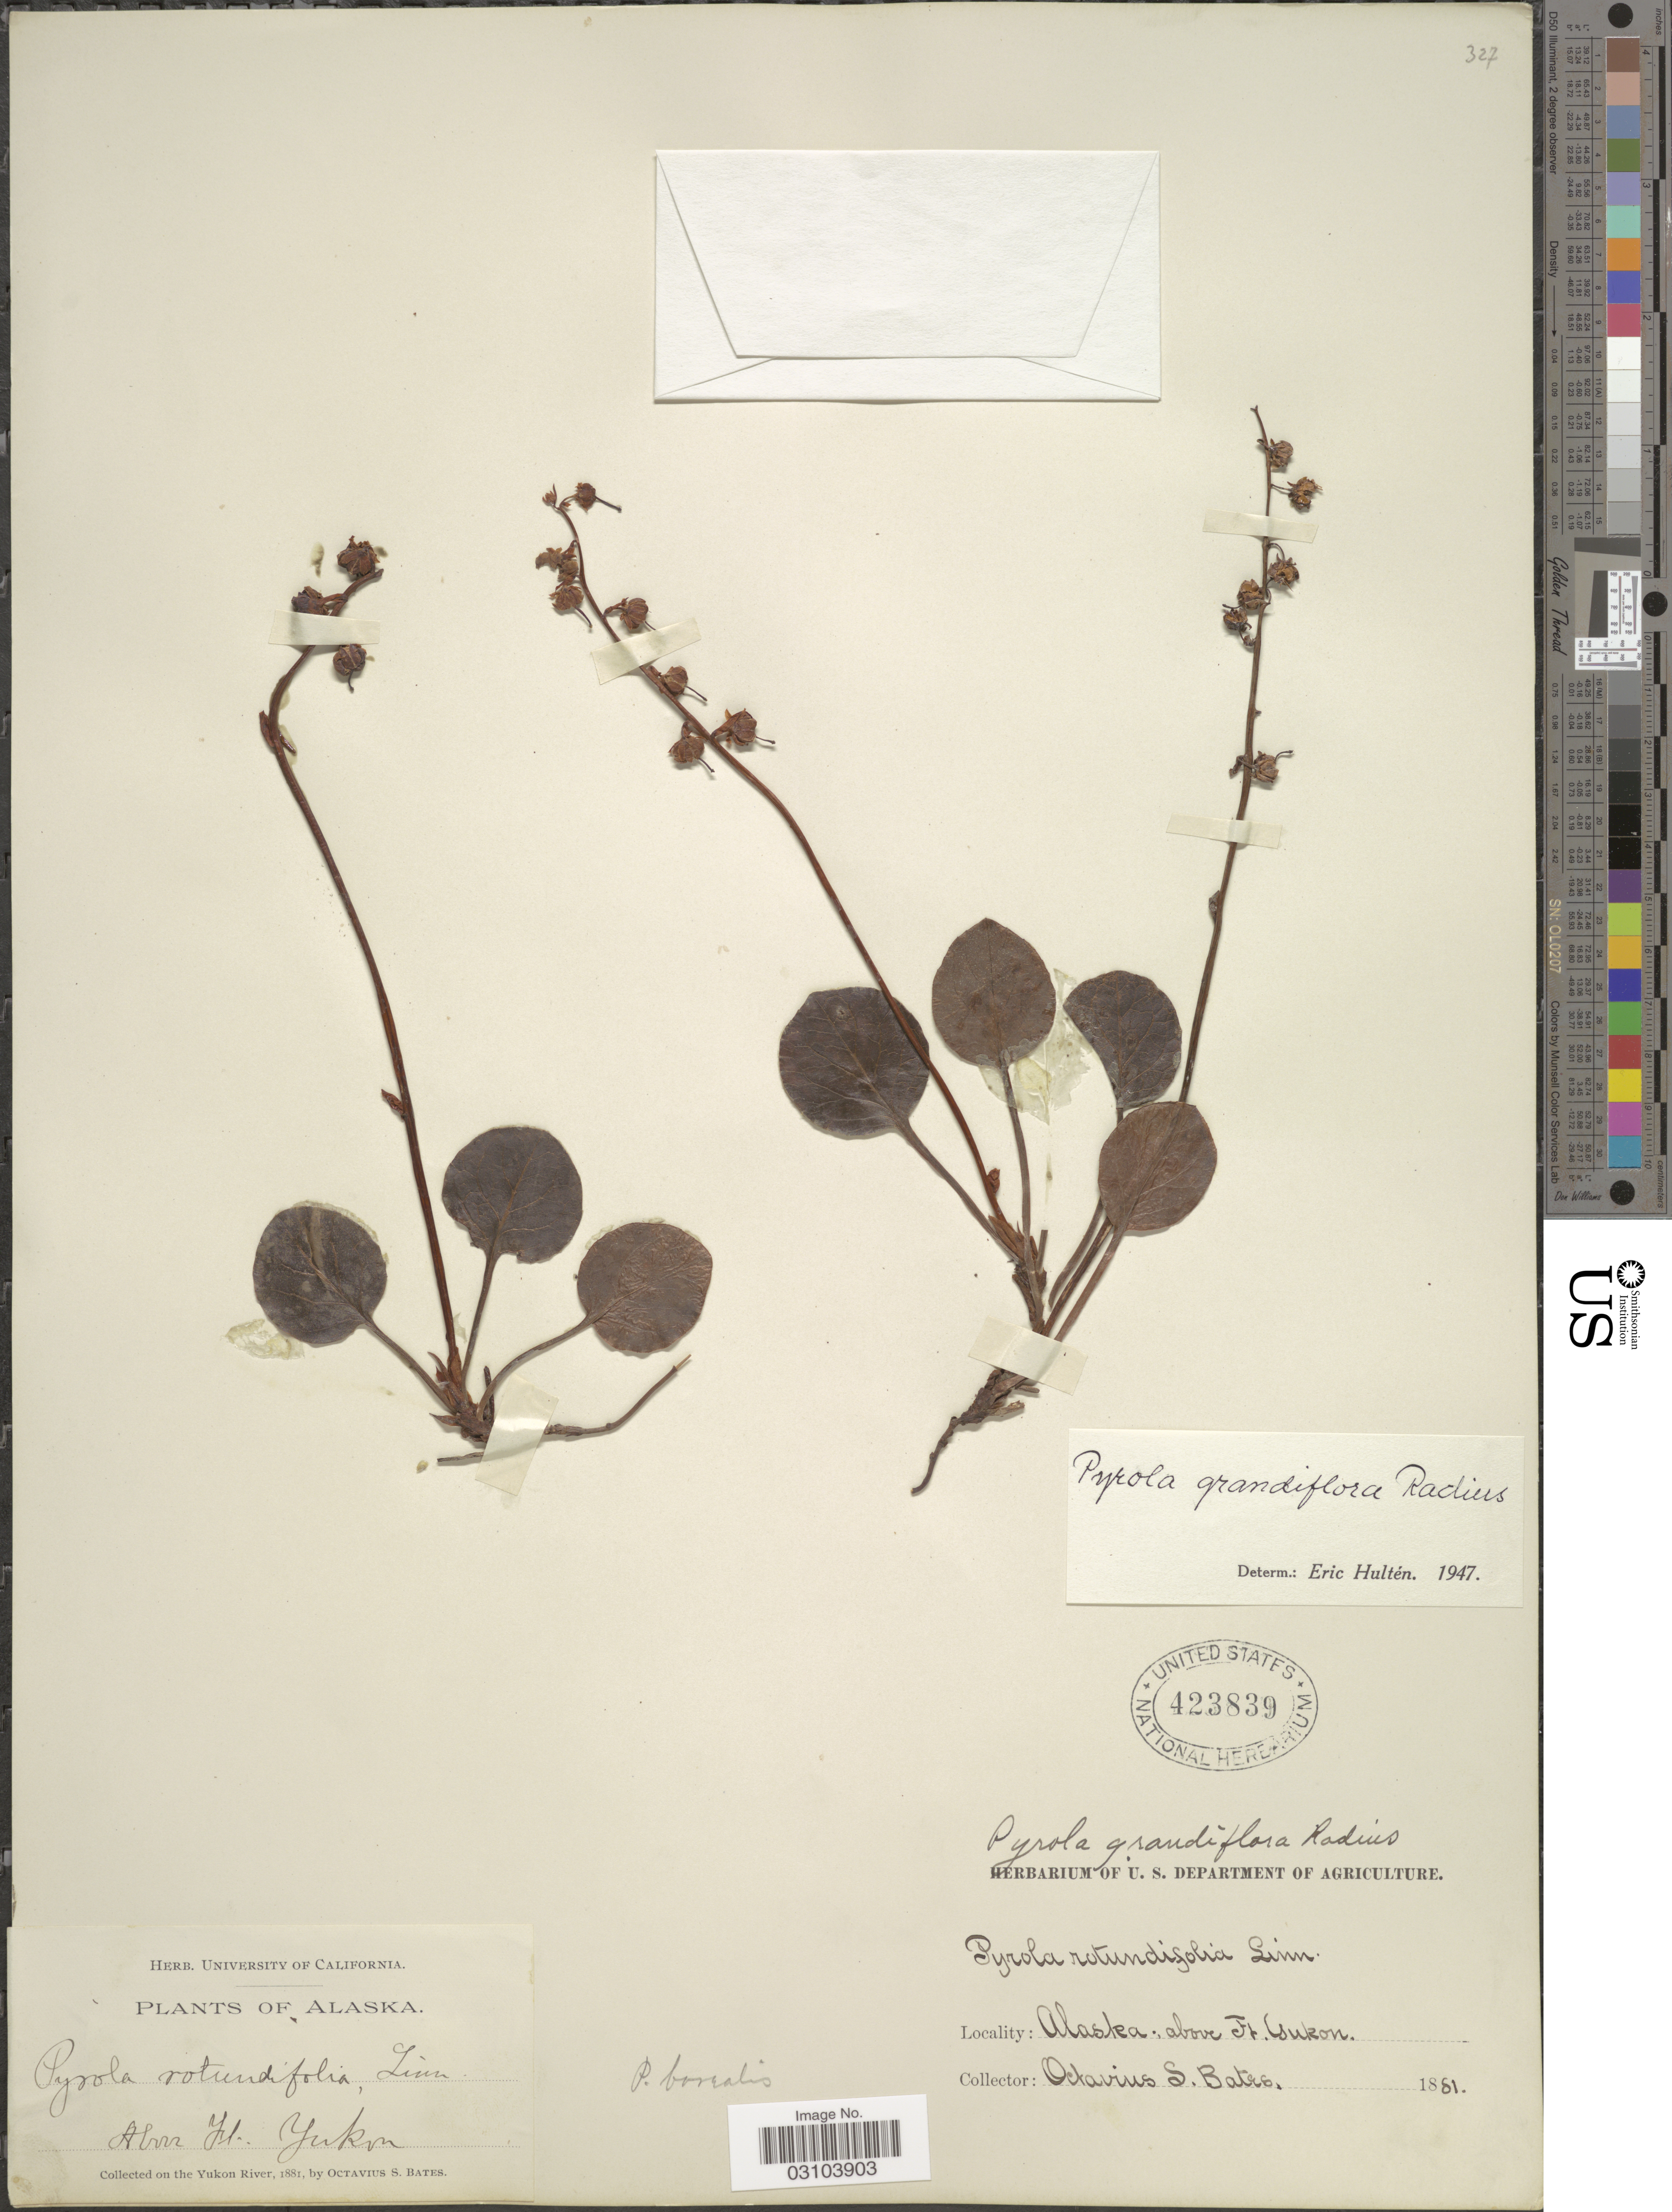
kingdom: Plantae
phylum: Tracheophyta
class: Magnoliopsida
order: Ericales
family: Ericaceae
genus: Pyrola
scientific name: Pyrola grandiflora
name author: Radius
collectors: O. Bates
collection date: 1881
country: United States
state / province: Alaska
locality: Above Ft. Yukon. On the Yukon River.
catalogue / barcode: US 423839